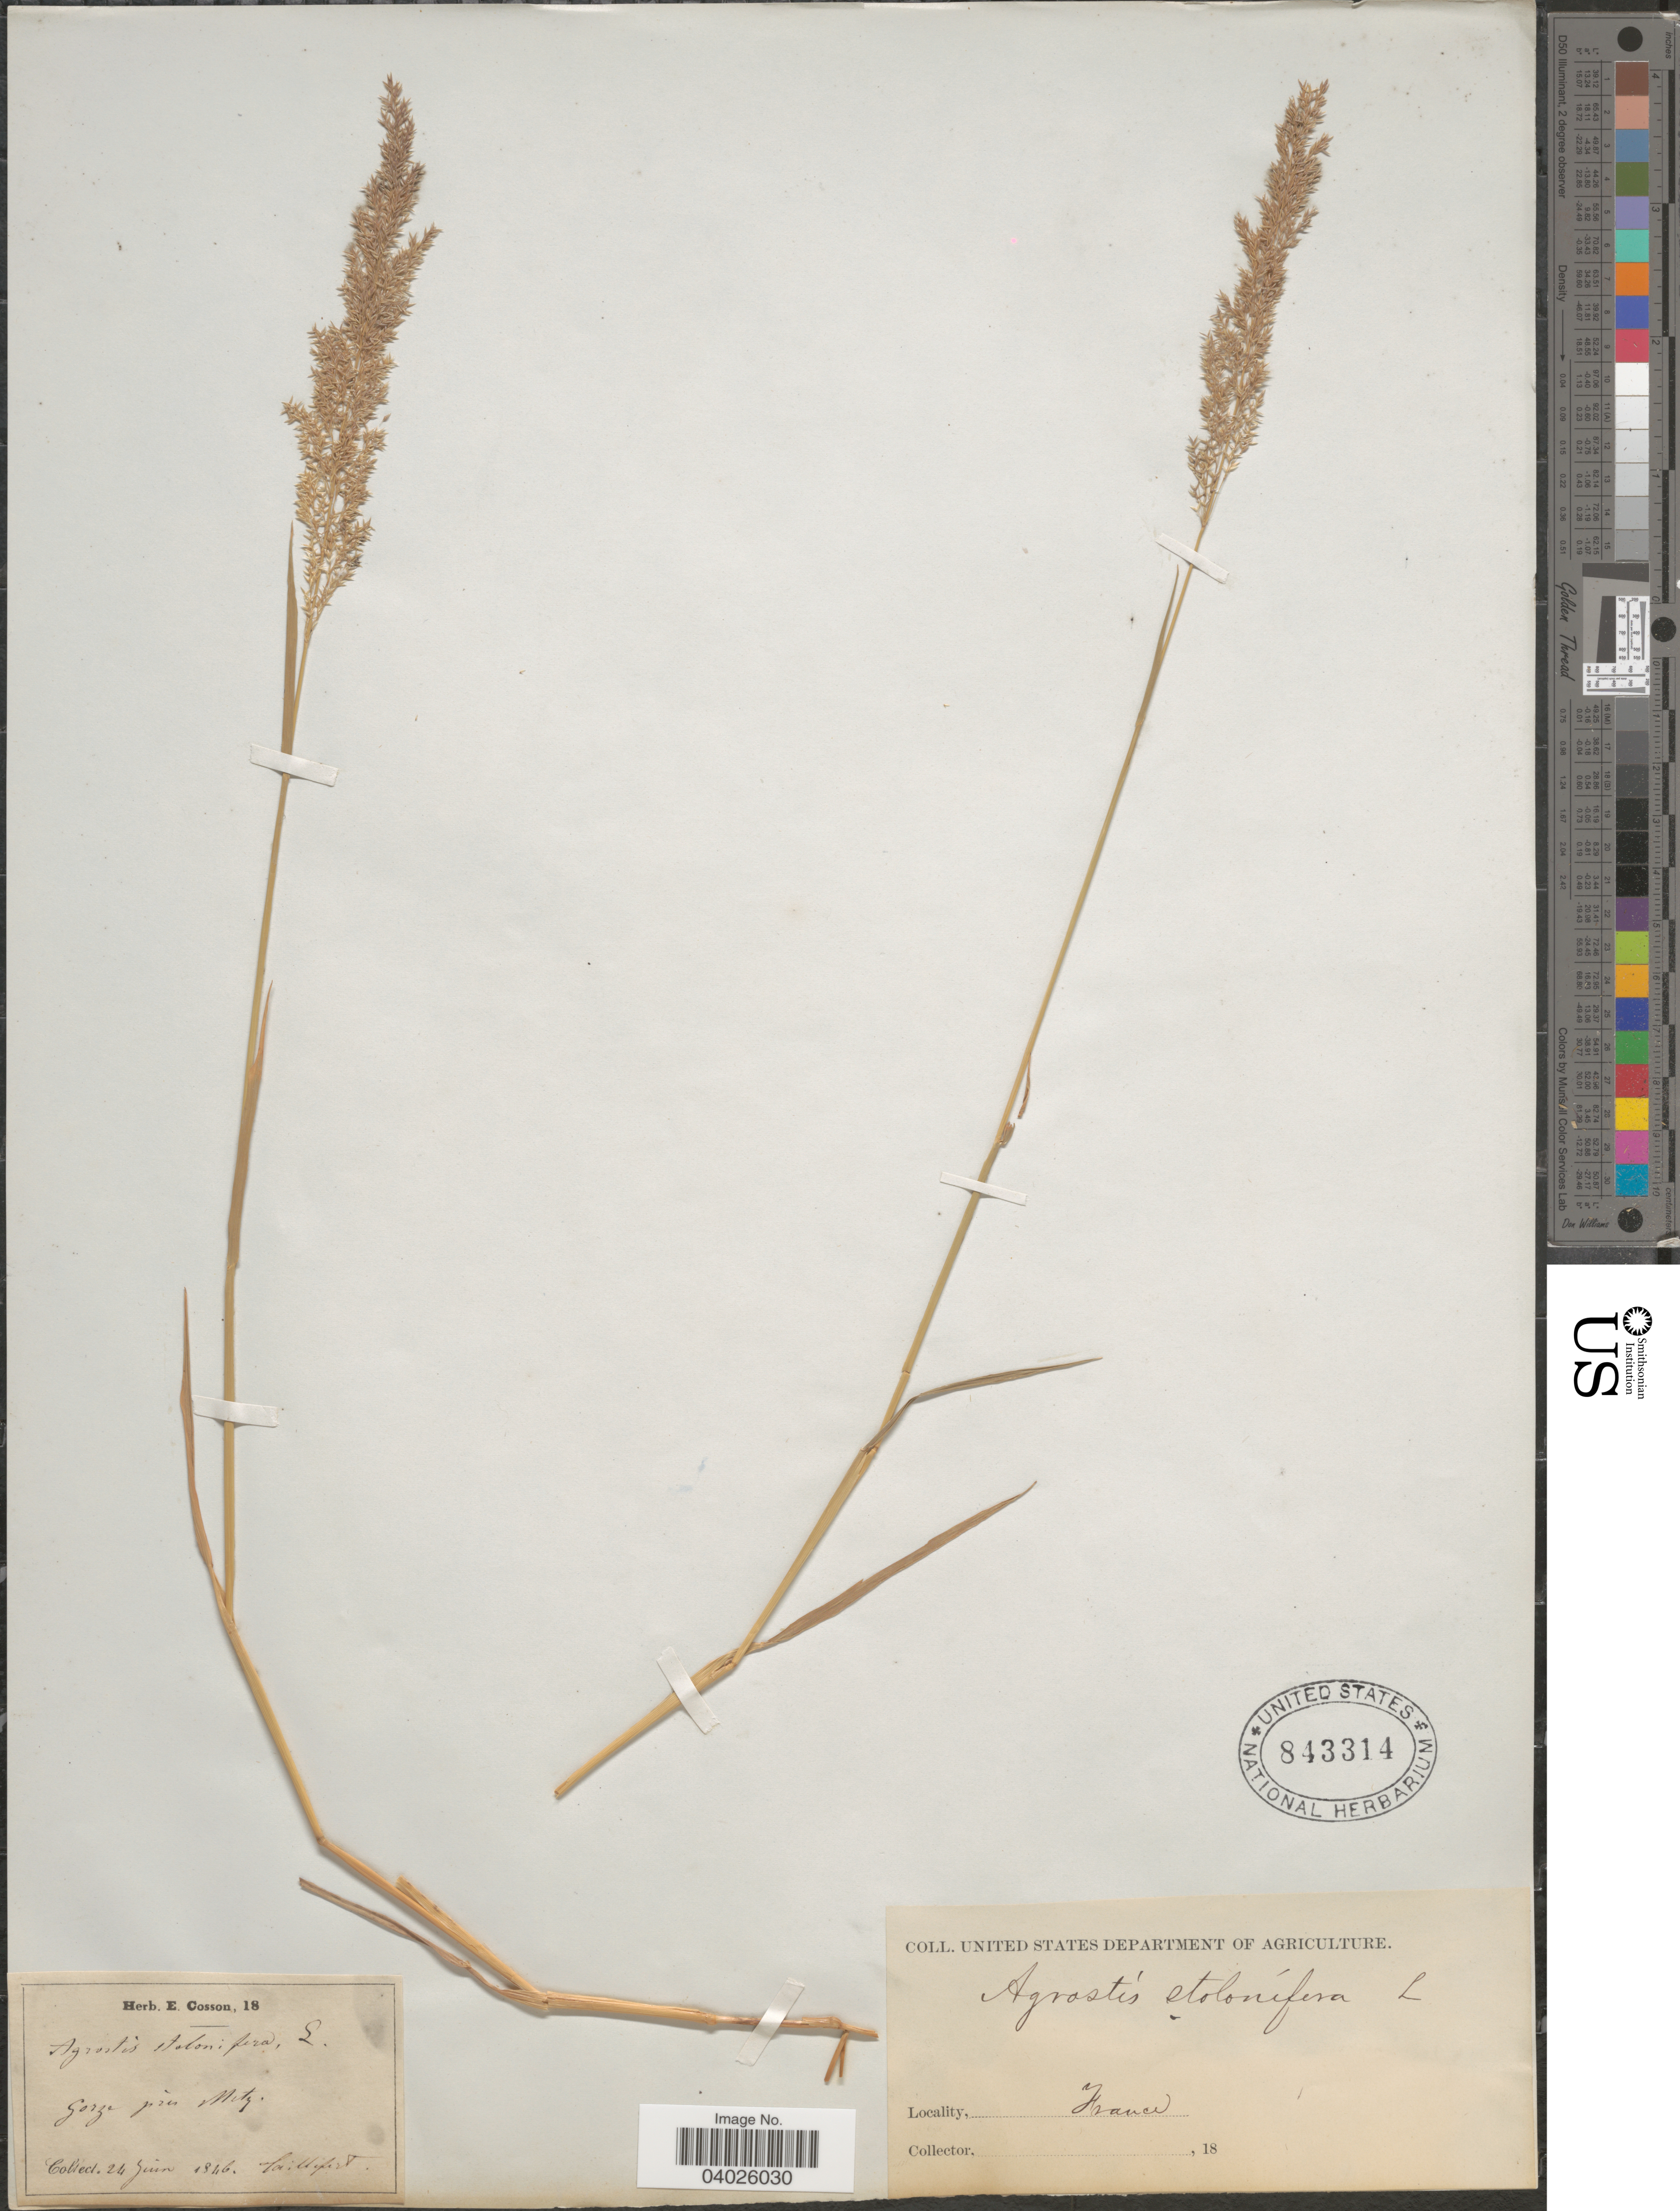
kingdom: Plantae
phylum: Tracheophyta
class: Liliopsida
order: Poales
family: Poaceae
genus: Agrostis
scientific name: Agrostis stolonifera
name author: L.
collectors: Caillifert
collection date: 1846-06-24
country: France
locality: Gorge près Metz.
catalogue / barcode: US 843314